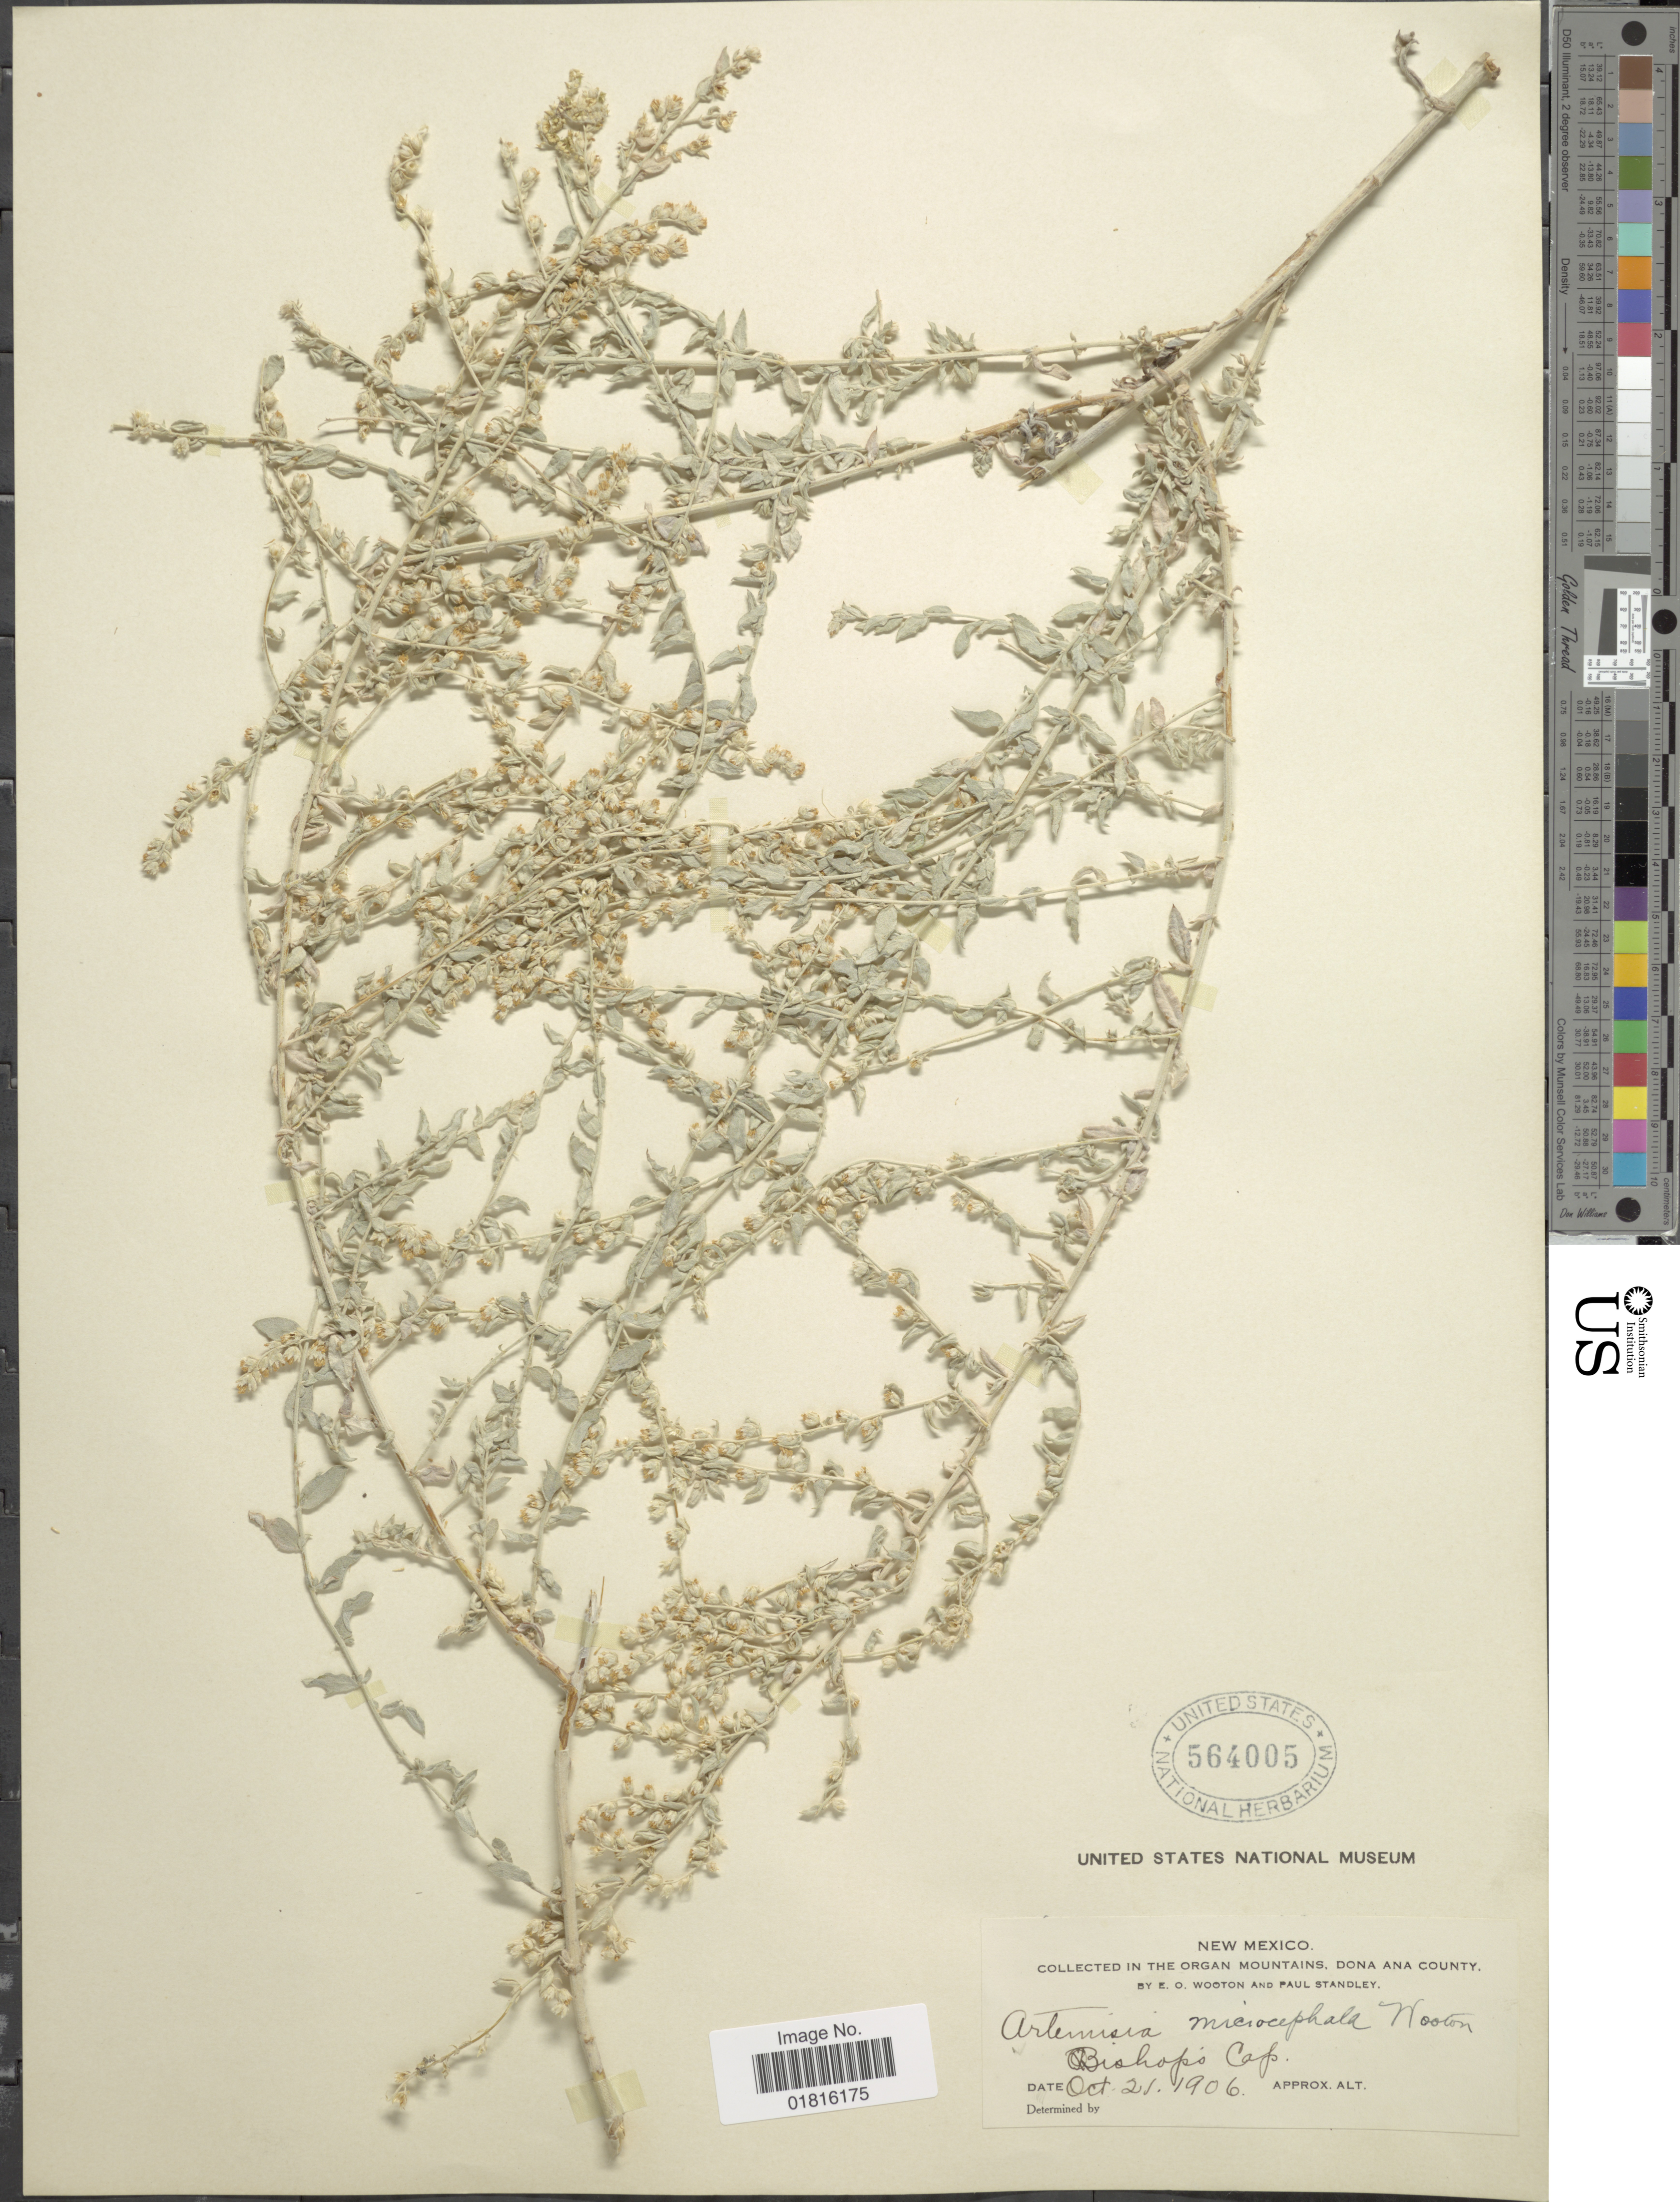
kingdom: Plantae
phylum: Tracheophyta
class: Magnoliopsida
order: Asterales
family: Asteraceae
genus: Artemisia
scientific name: Artemisia ludoviciana subsp. albula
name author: (Wooton) D.D. Keck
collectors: E. O. Wooton & P. C. Standley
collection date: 1906-10-21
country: United States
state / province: New Mexico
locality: In the Organ Mountains, Dona Ana County, Bishop's Cap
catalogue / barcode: US 564005